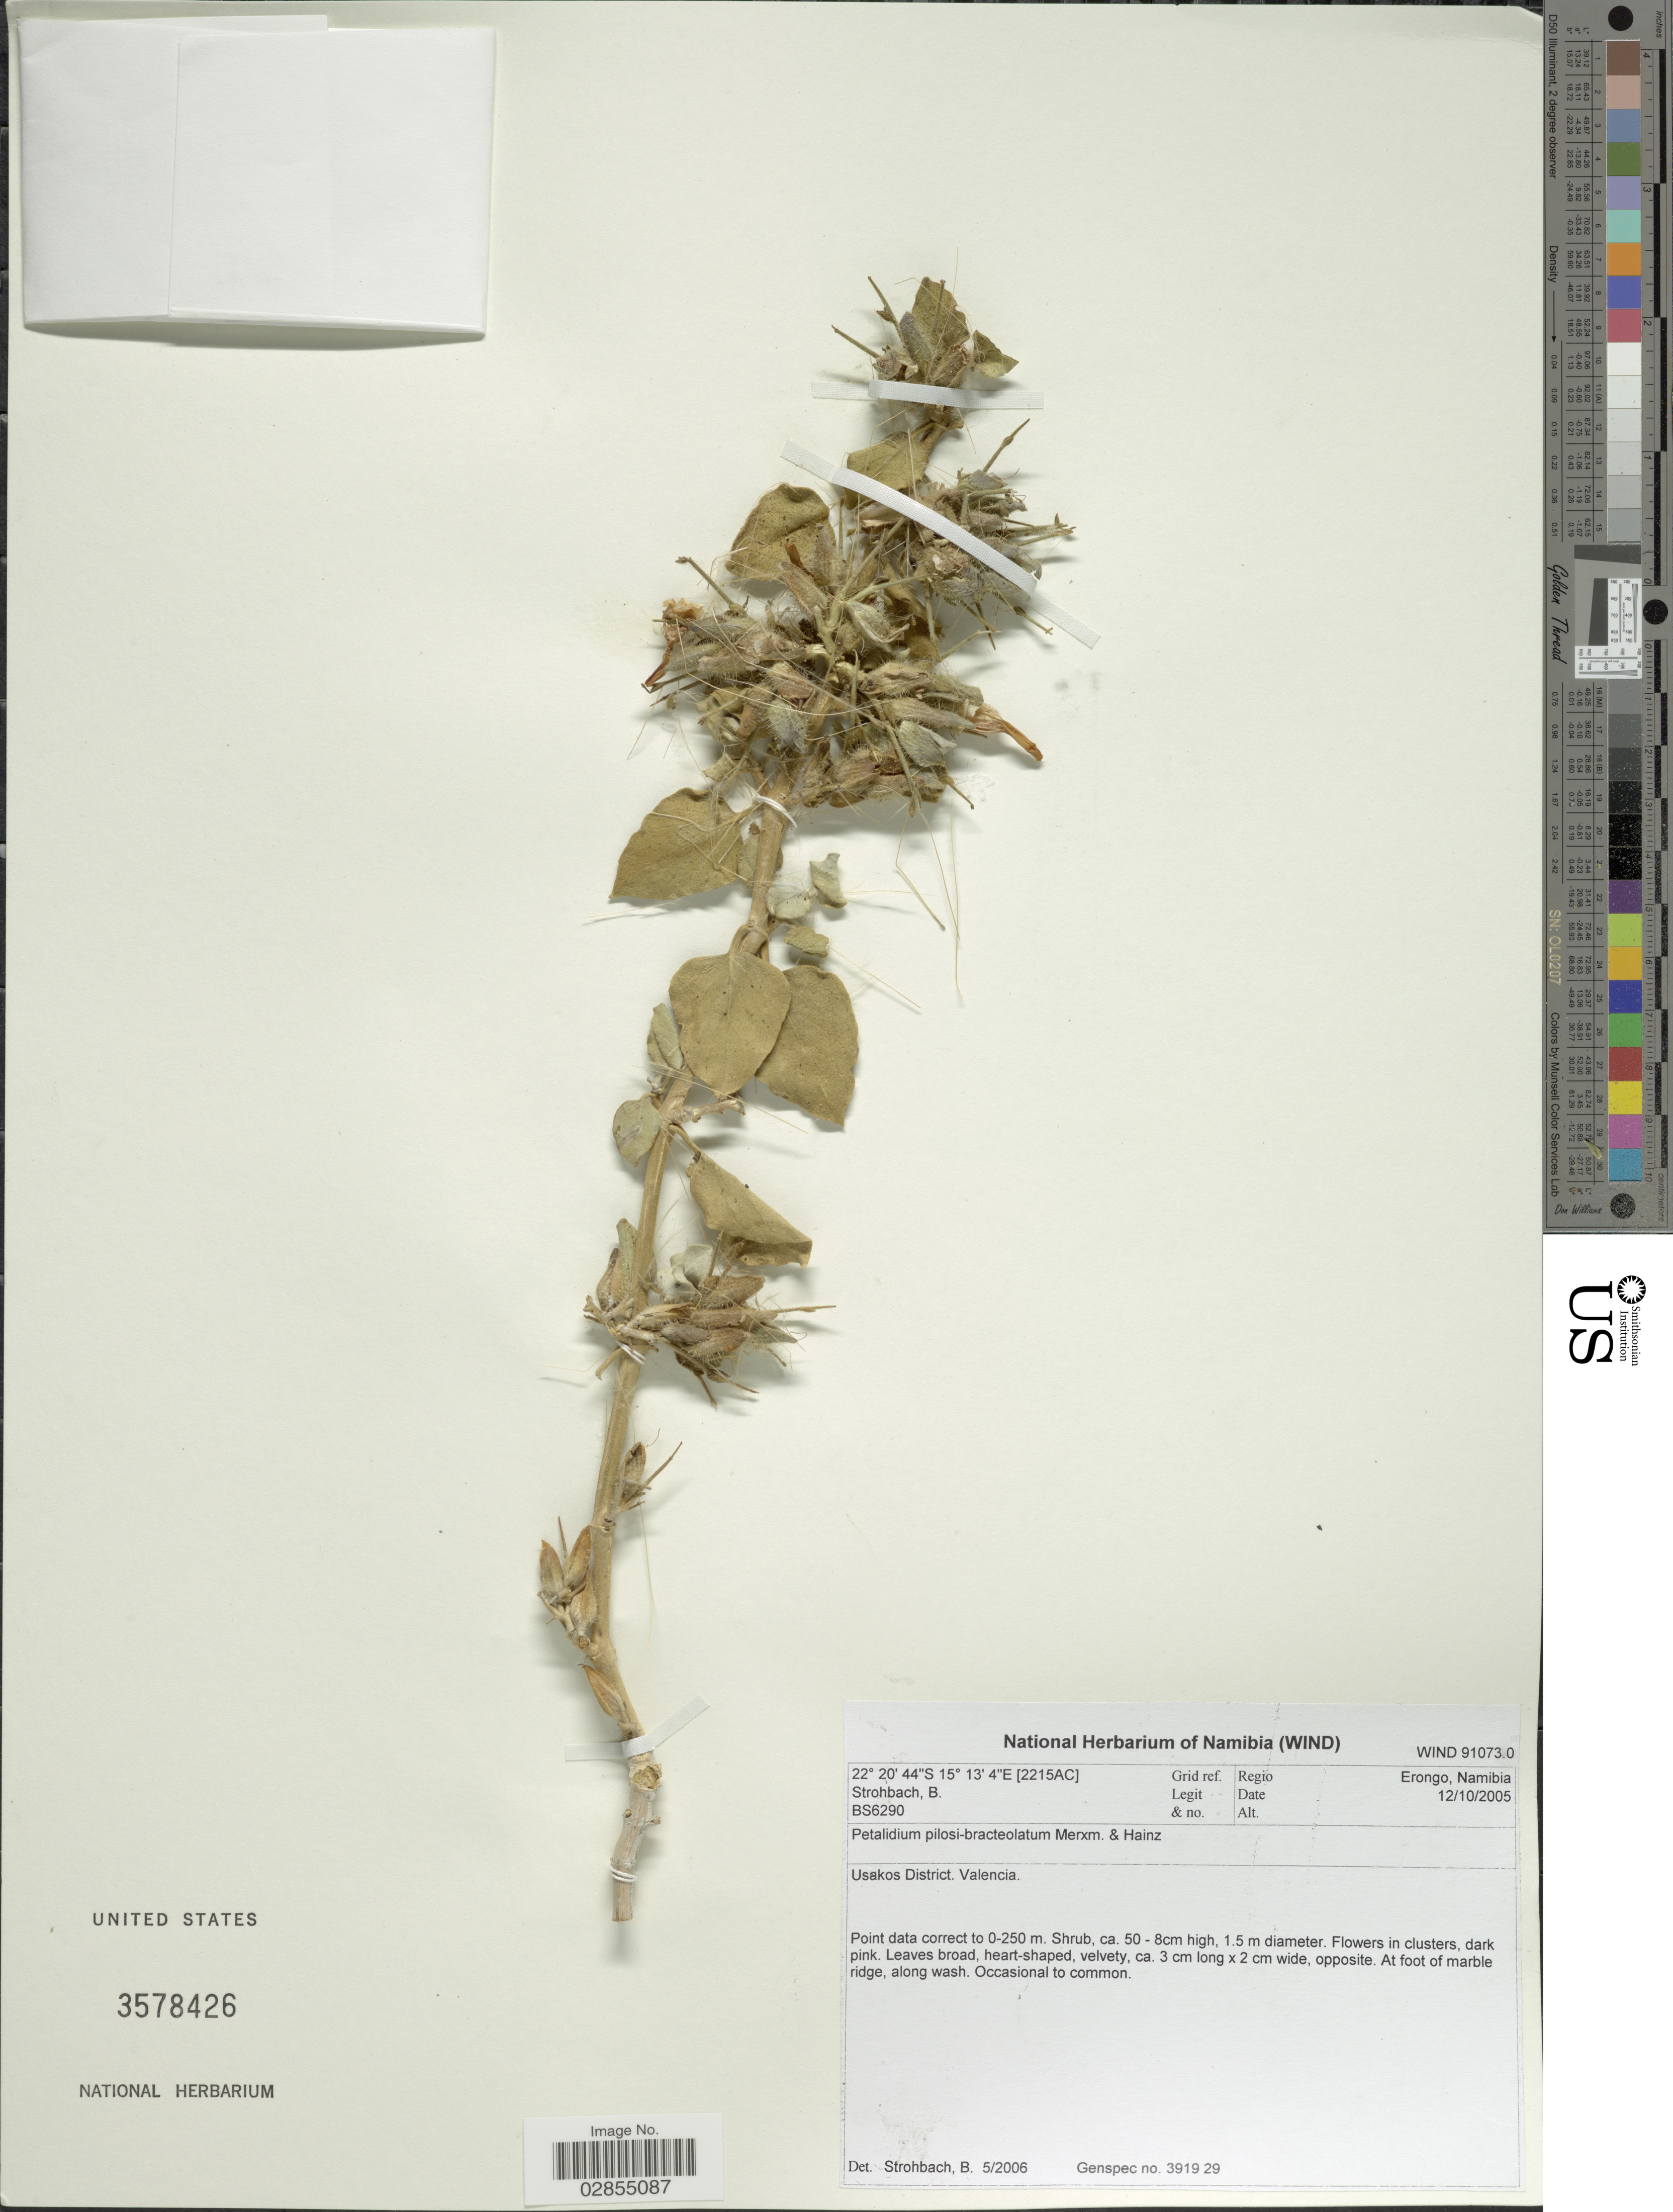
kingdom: Plantae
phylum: Tracheophyta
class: Magnoliopsida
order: Lamiales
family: Acanthaceae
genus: Petalidium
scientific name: Petalidium pilosi-bracteolatum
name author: Merxm. & R.W. Haines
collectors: B. Strohbach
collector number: BS6290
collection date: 2005-10-12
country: Namibia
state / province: Erongo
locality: [2215AC]. Regio Erongo, Usakos District, Valencia.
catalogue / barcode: US 3578426